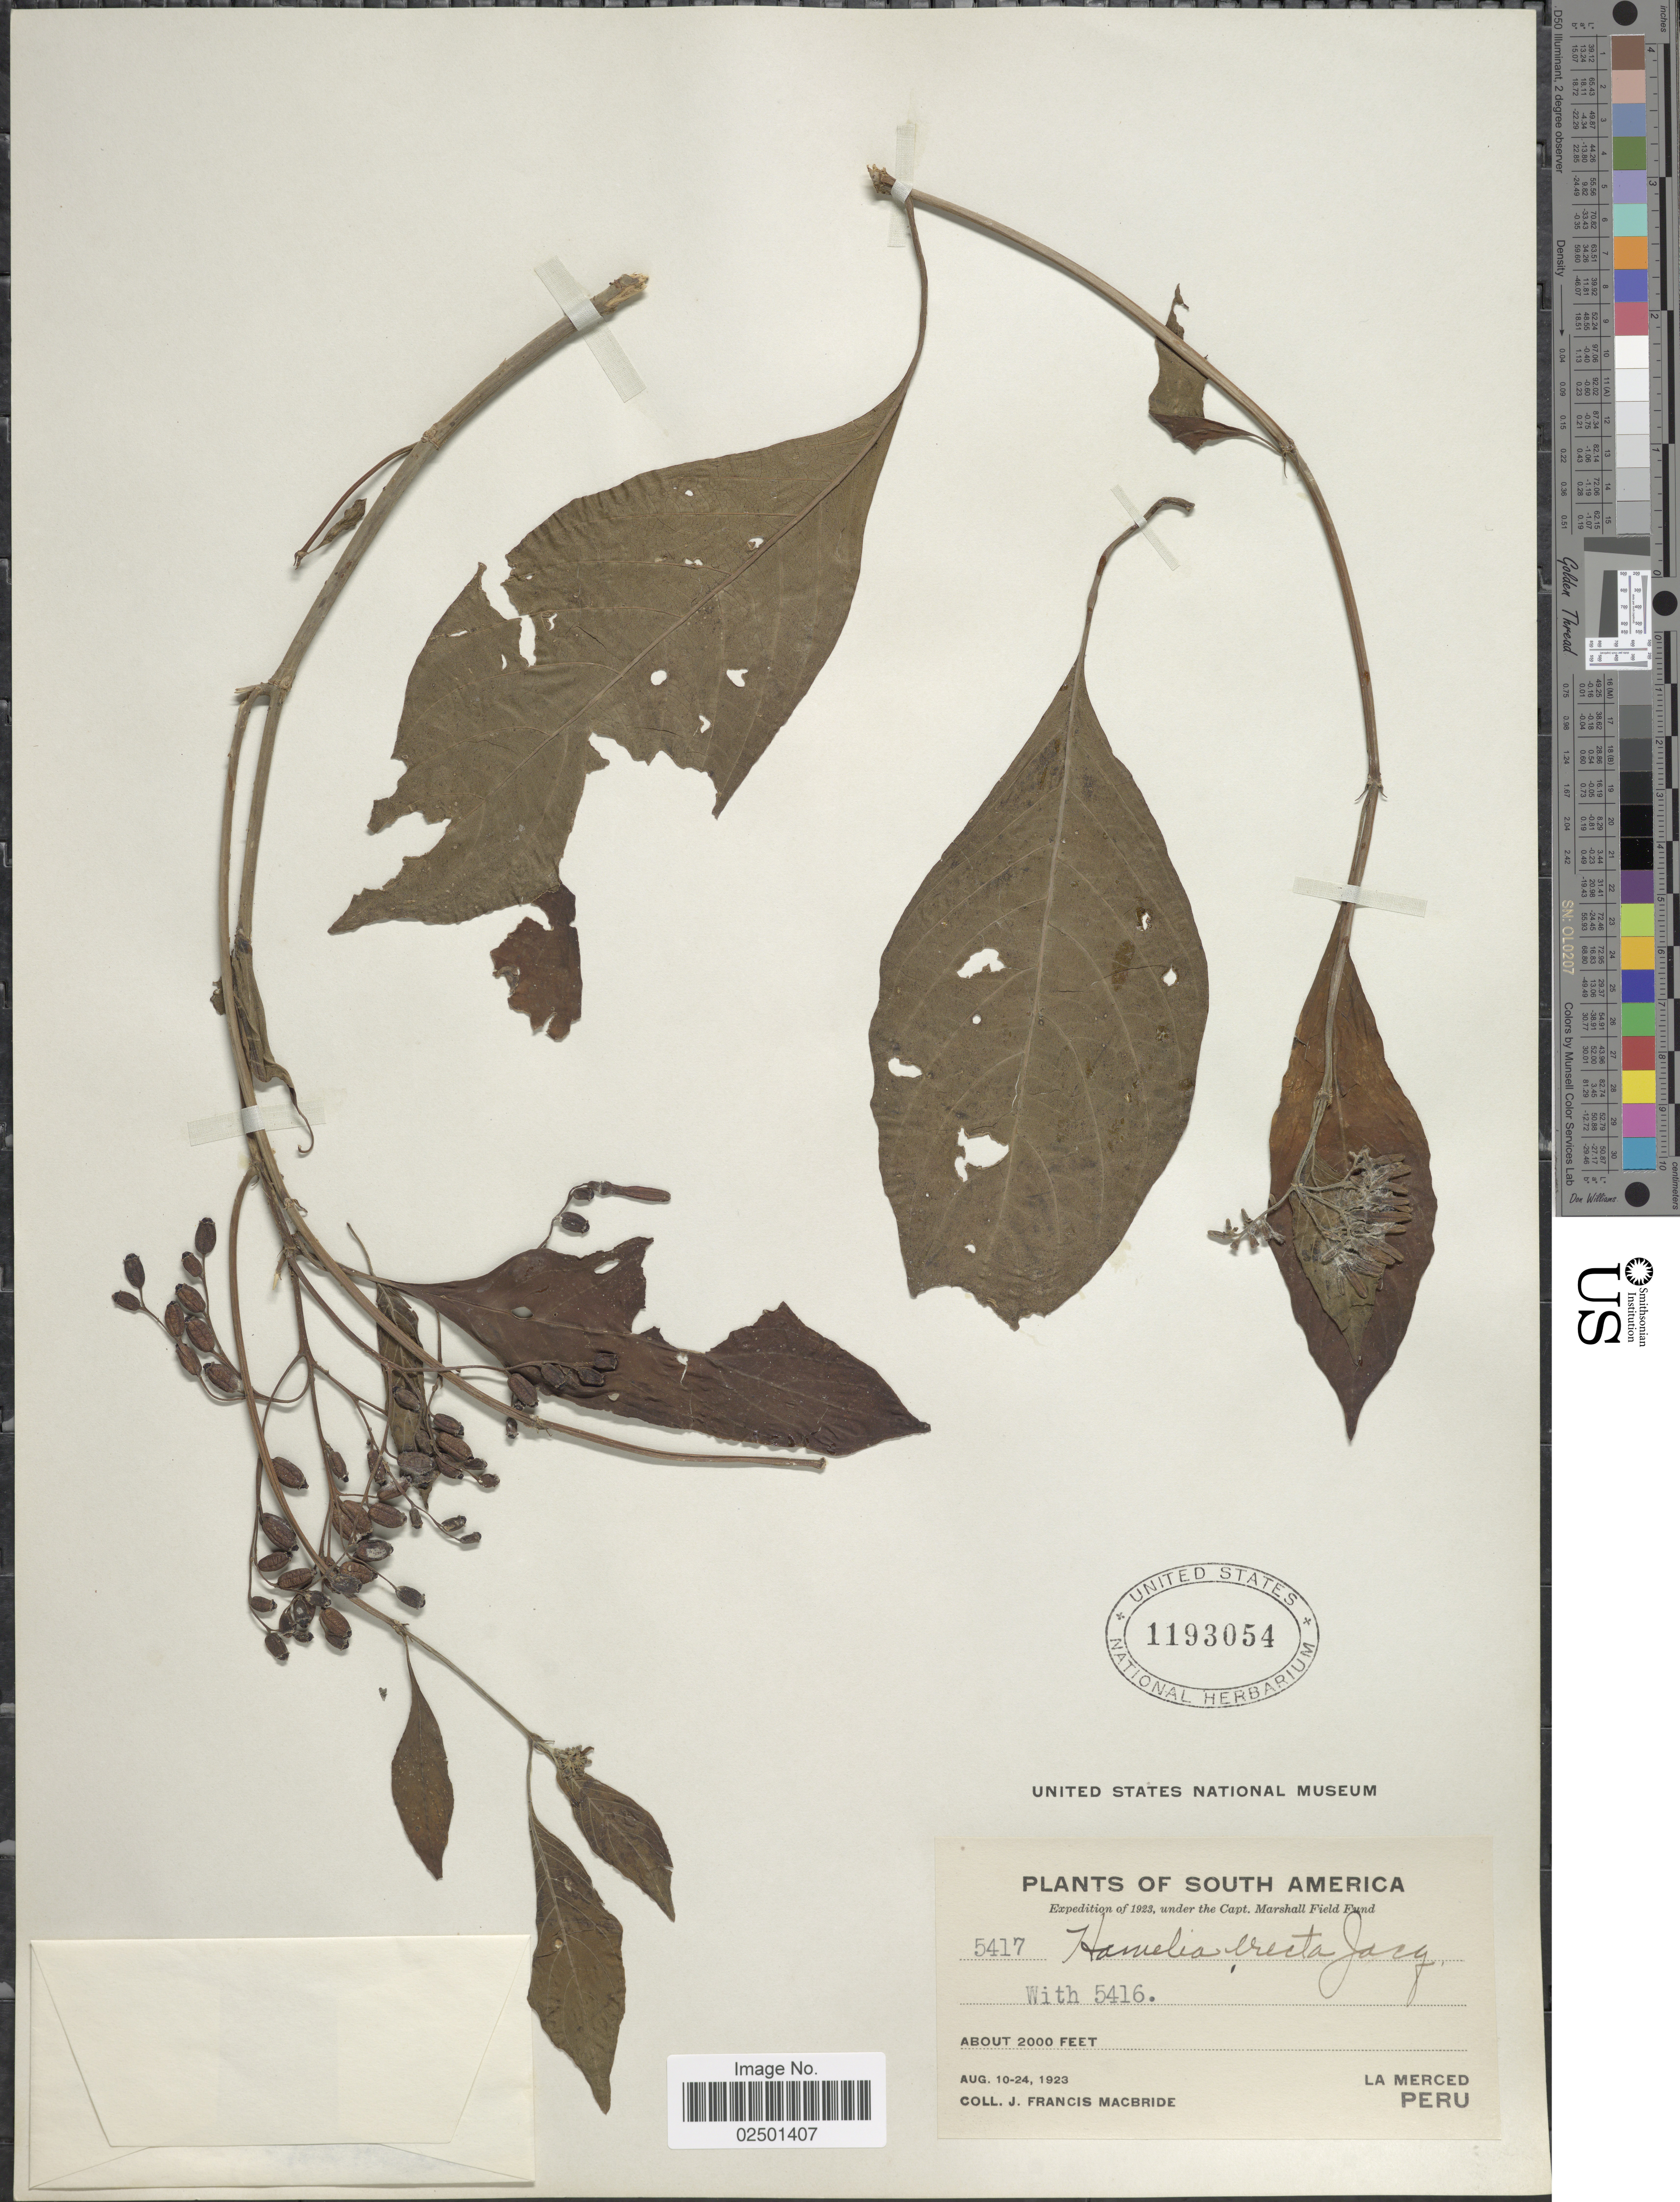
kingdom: Plantae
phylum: Tracheophyta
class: Magnoliopsida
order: Gentianales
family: Rubiaceae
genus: Hamelia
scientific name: Hamelia patens var. patens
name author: Jacq.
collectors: J. F. Macbride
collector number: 5417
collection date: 1923-08-10/1923-08-24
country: Peru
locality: La Merced.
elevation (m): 610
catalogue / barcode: US 1193054